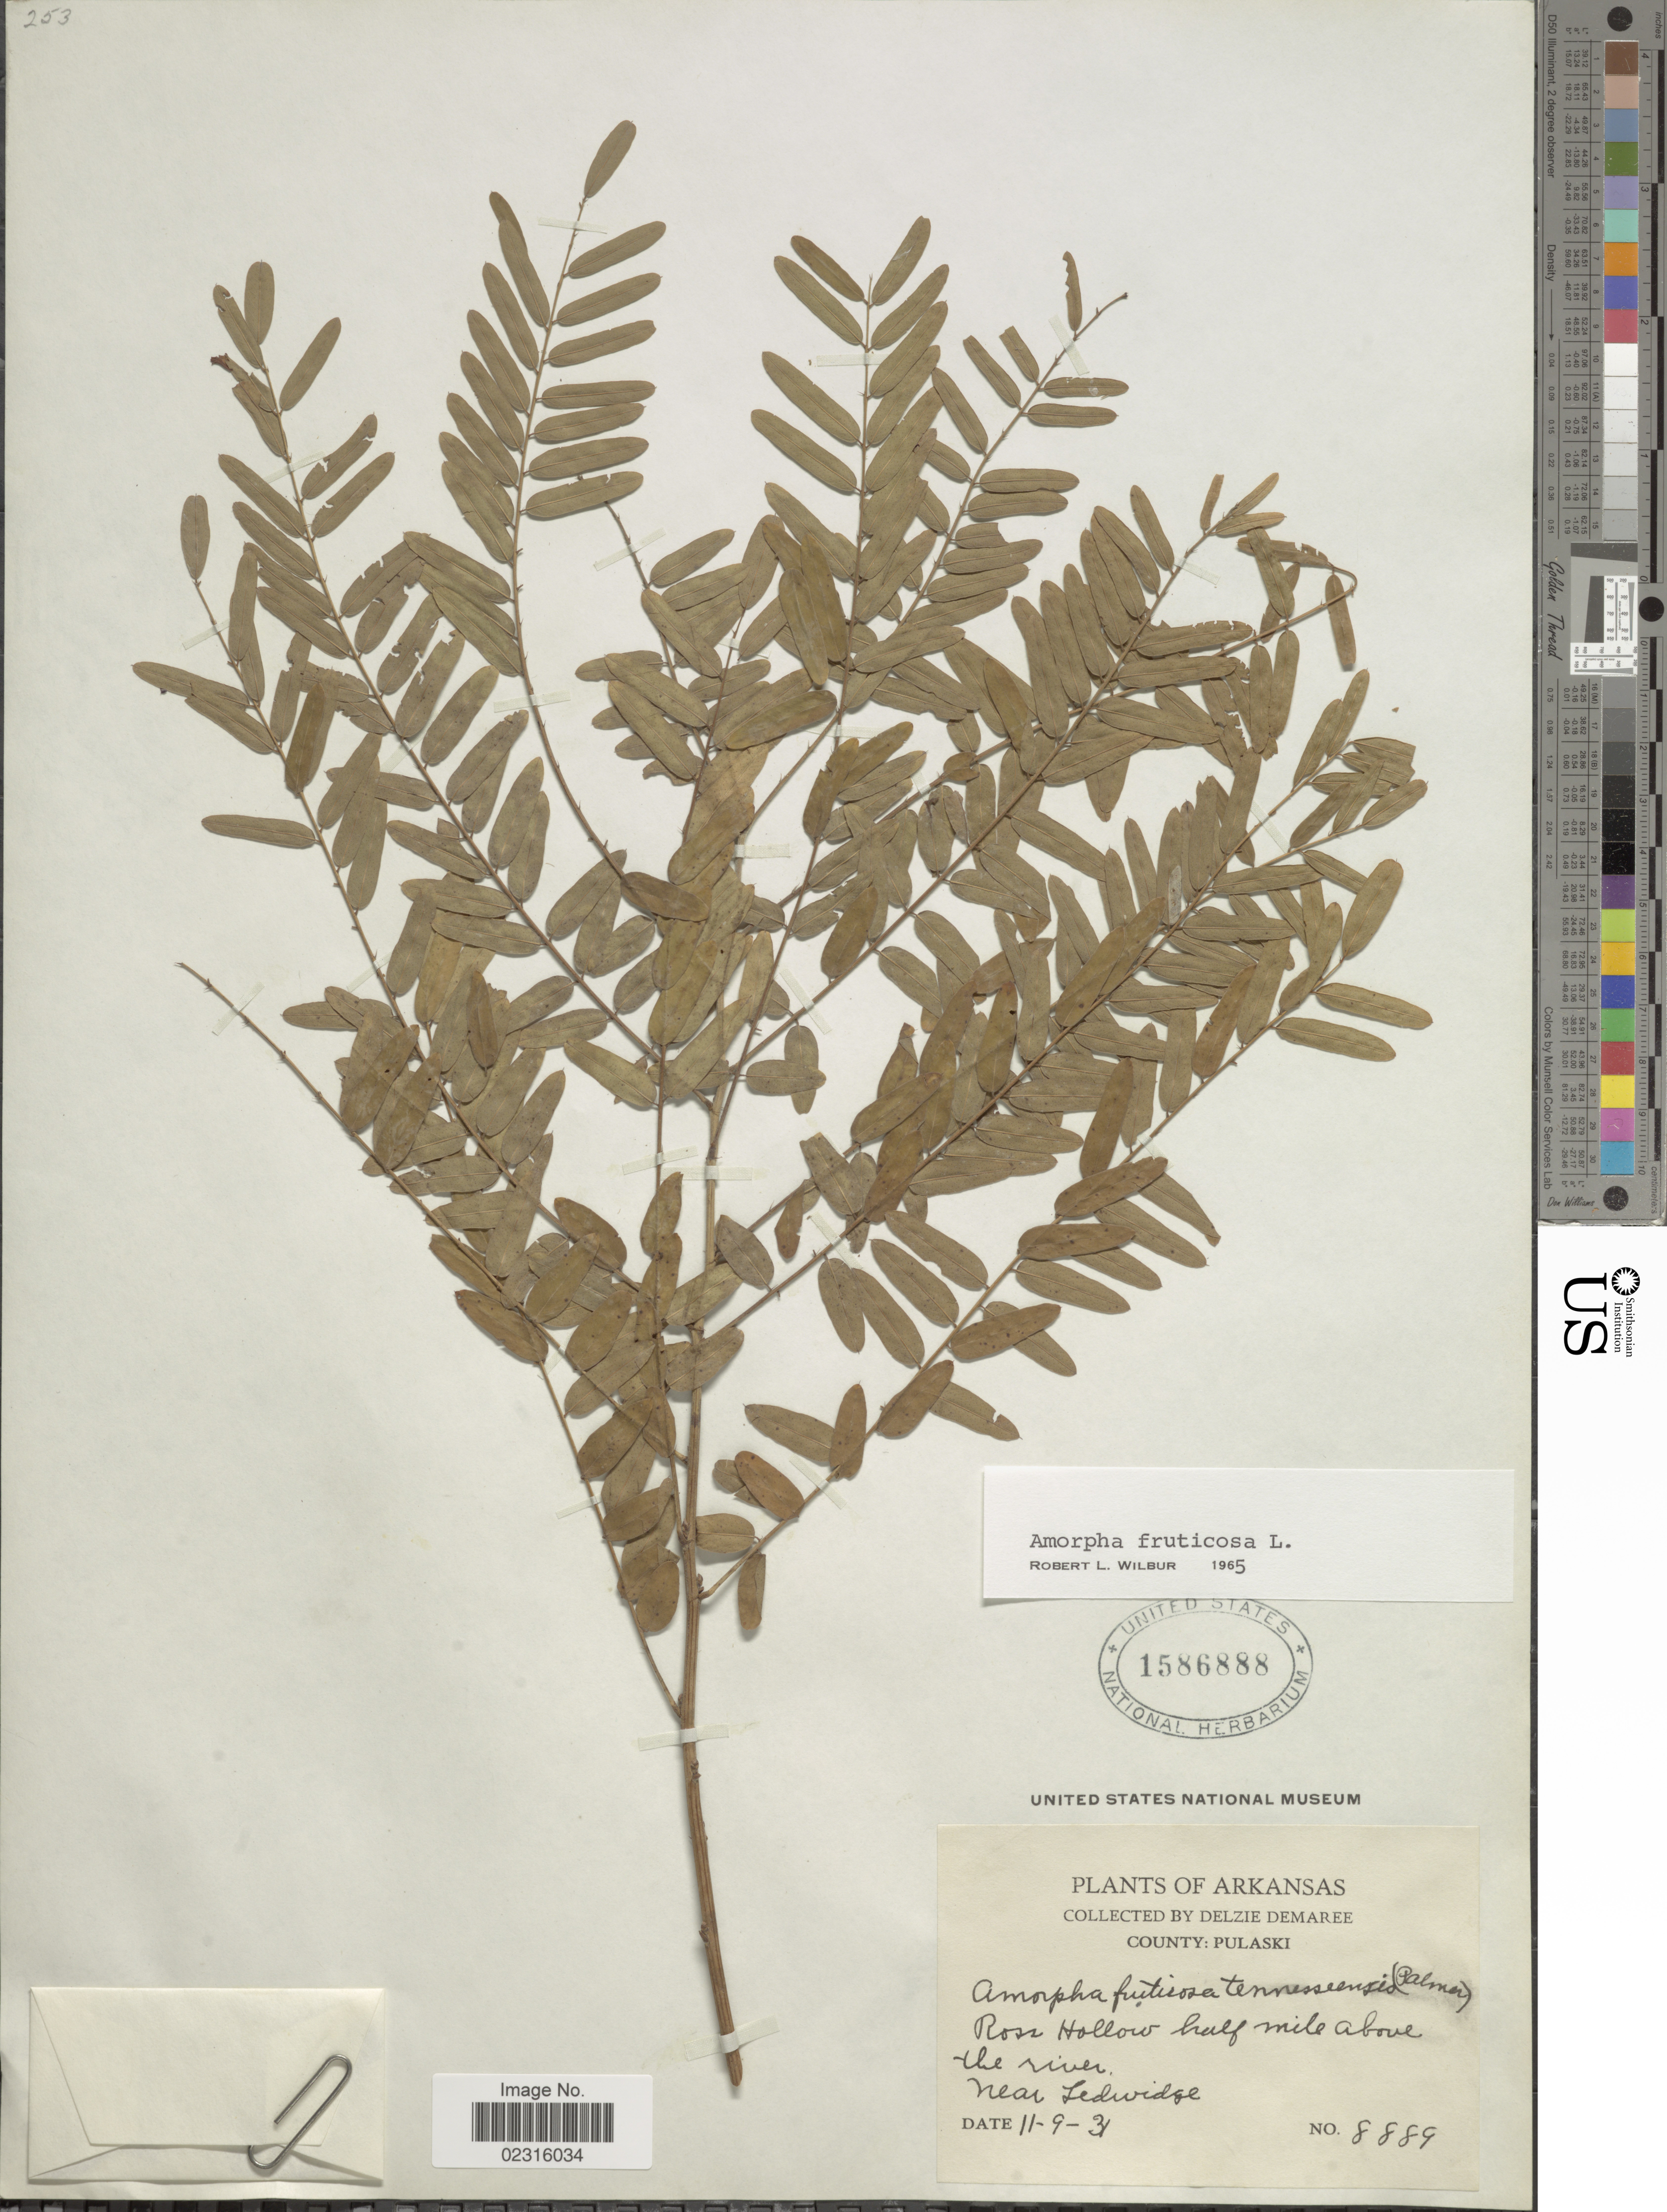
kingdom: Plantae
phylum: Tracheophyta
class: Magnoliopsida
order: Fabales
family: Fabaceae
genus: Amorpha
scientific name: Amorpha fruticosa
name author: L.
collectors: D. Demaree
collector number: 8889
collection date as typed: Transcribed d/m/y: 9/11/31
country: United States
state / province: Arkansas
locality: County: Pulaski, Rose Hollow half mile above the river, near Ledwidge.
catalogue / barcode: US 1586888